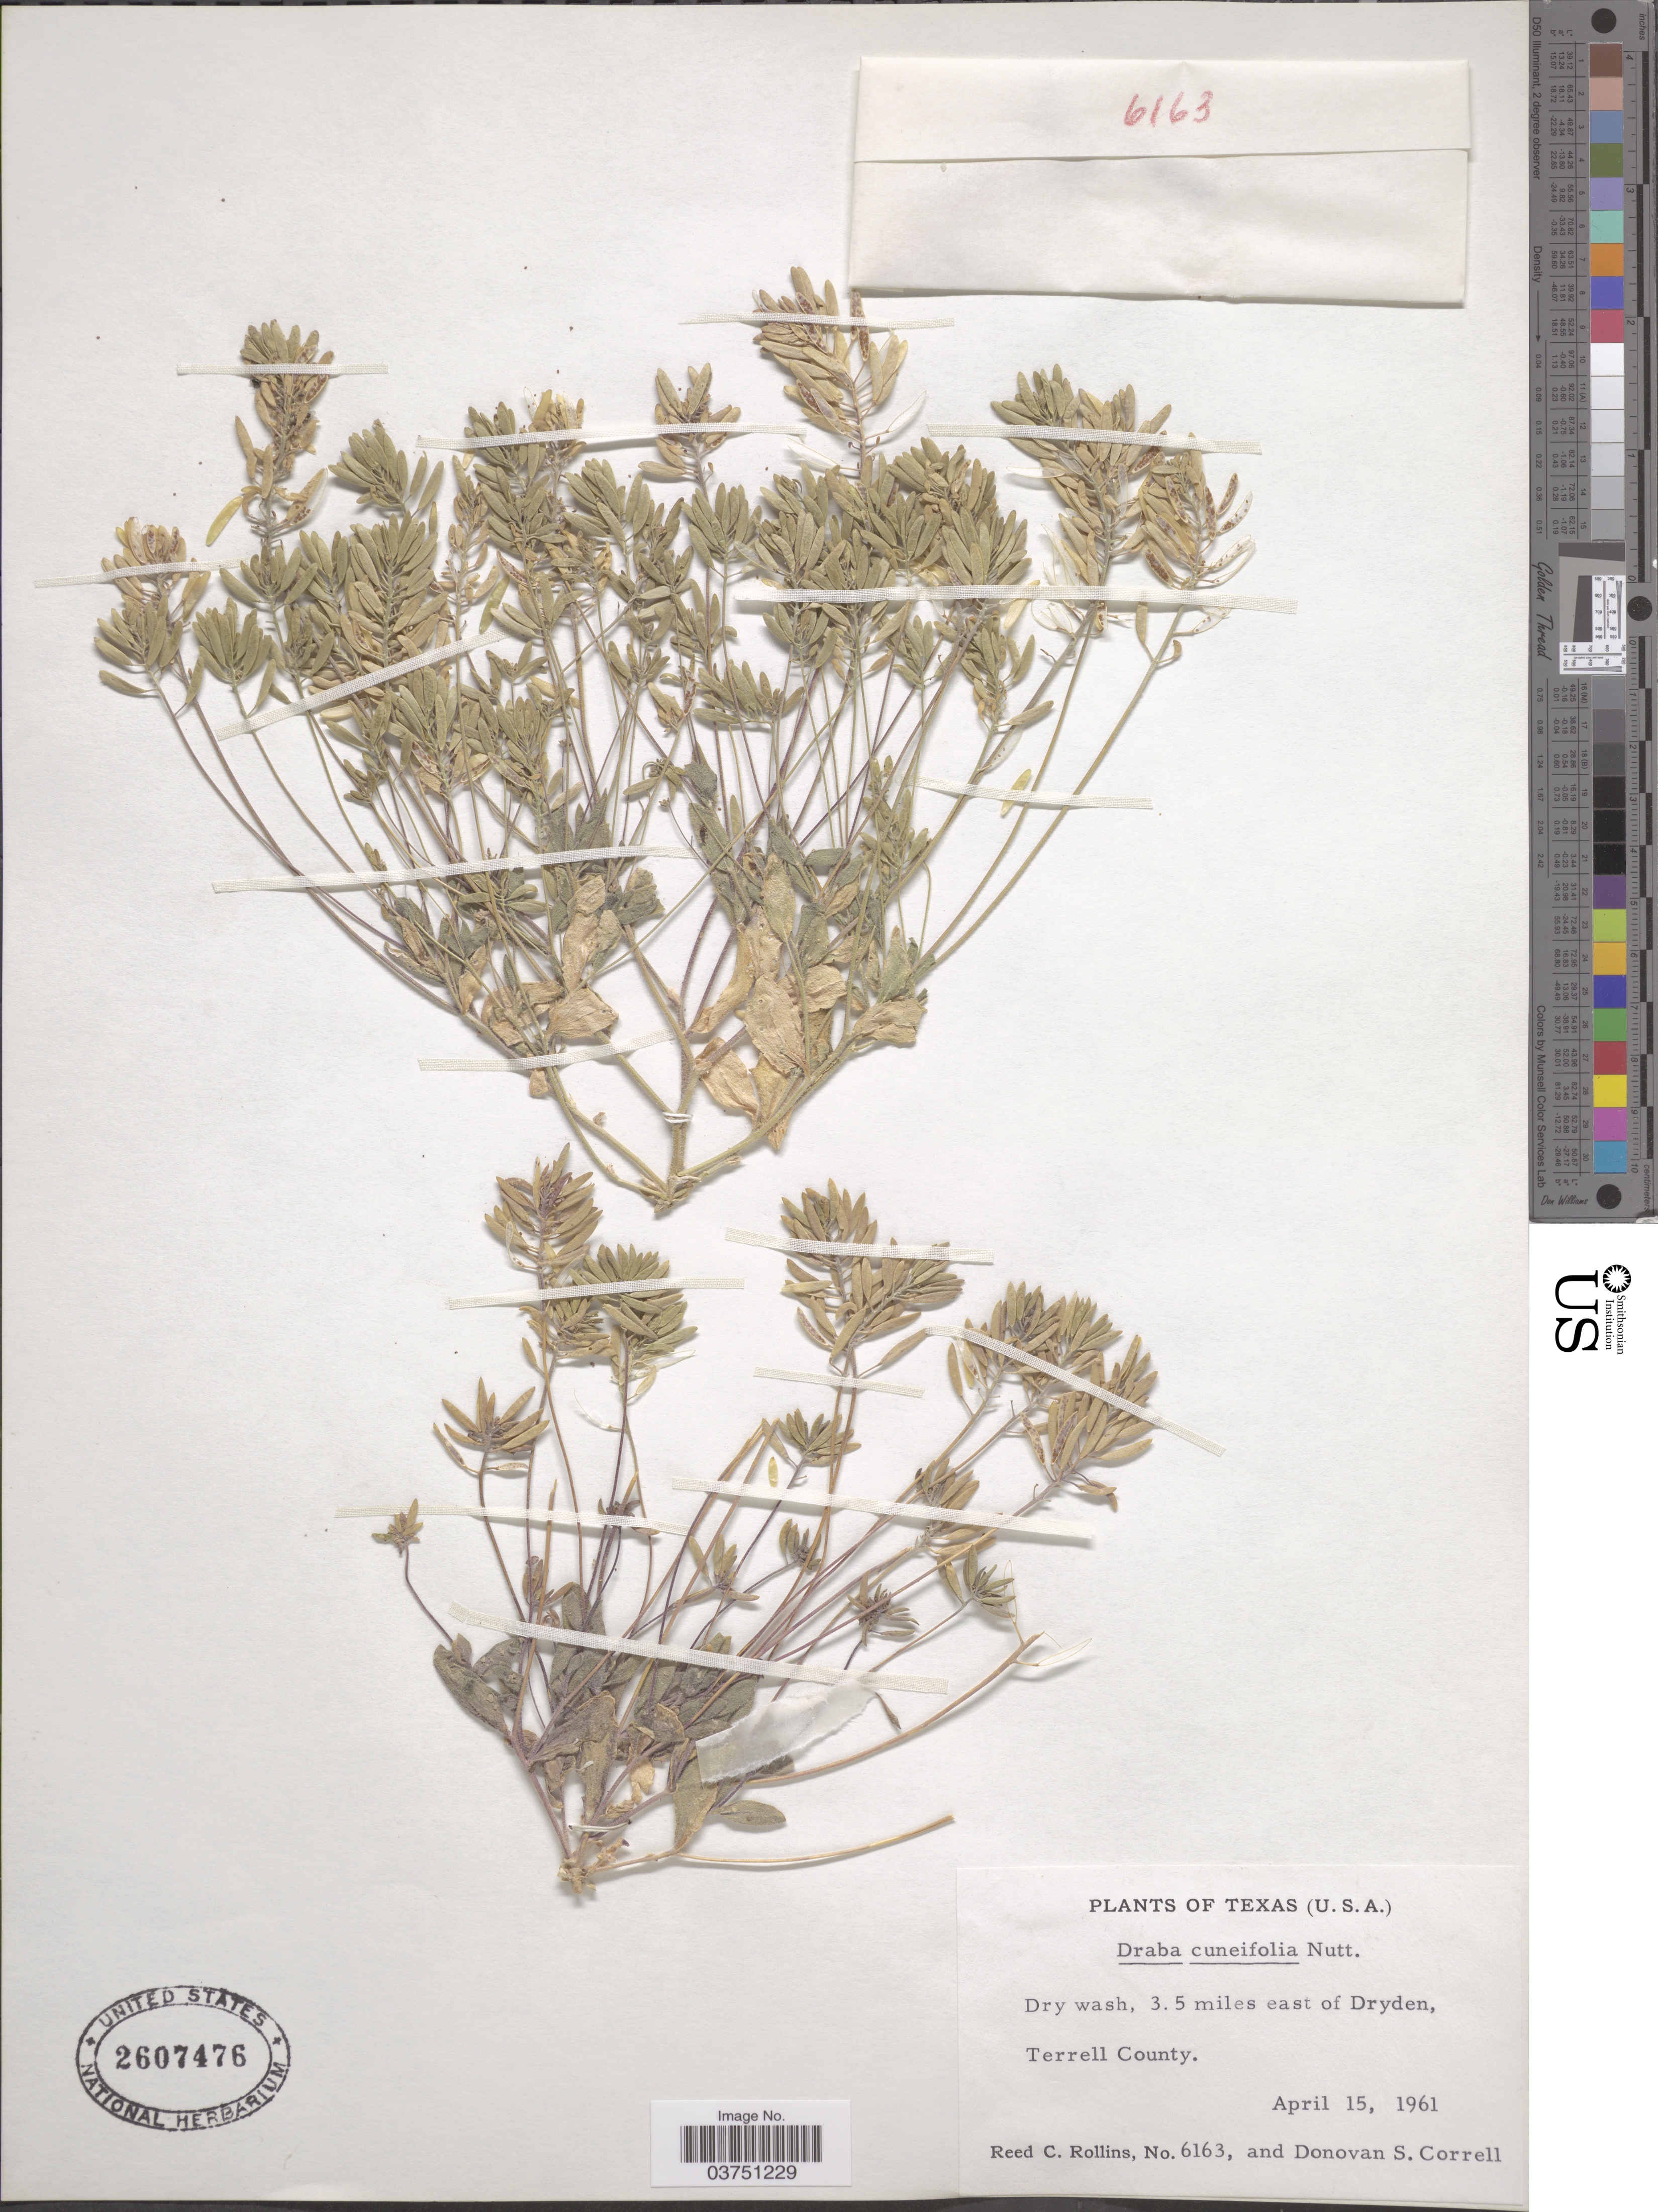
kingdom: Plantae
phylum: Tracheophyta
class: Magnoliopsida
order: Brassicales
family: Brassicaceae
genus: Draba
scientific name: Draba cuneifolia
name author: Nutt.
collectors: R. C. Rollins & D. S. Correll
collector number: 6163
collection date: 1961-04-15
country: United States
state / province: Texas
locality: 3.5 miles east of Dryden, Terrell County.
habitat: dry wash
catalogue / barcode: US 2607476